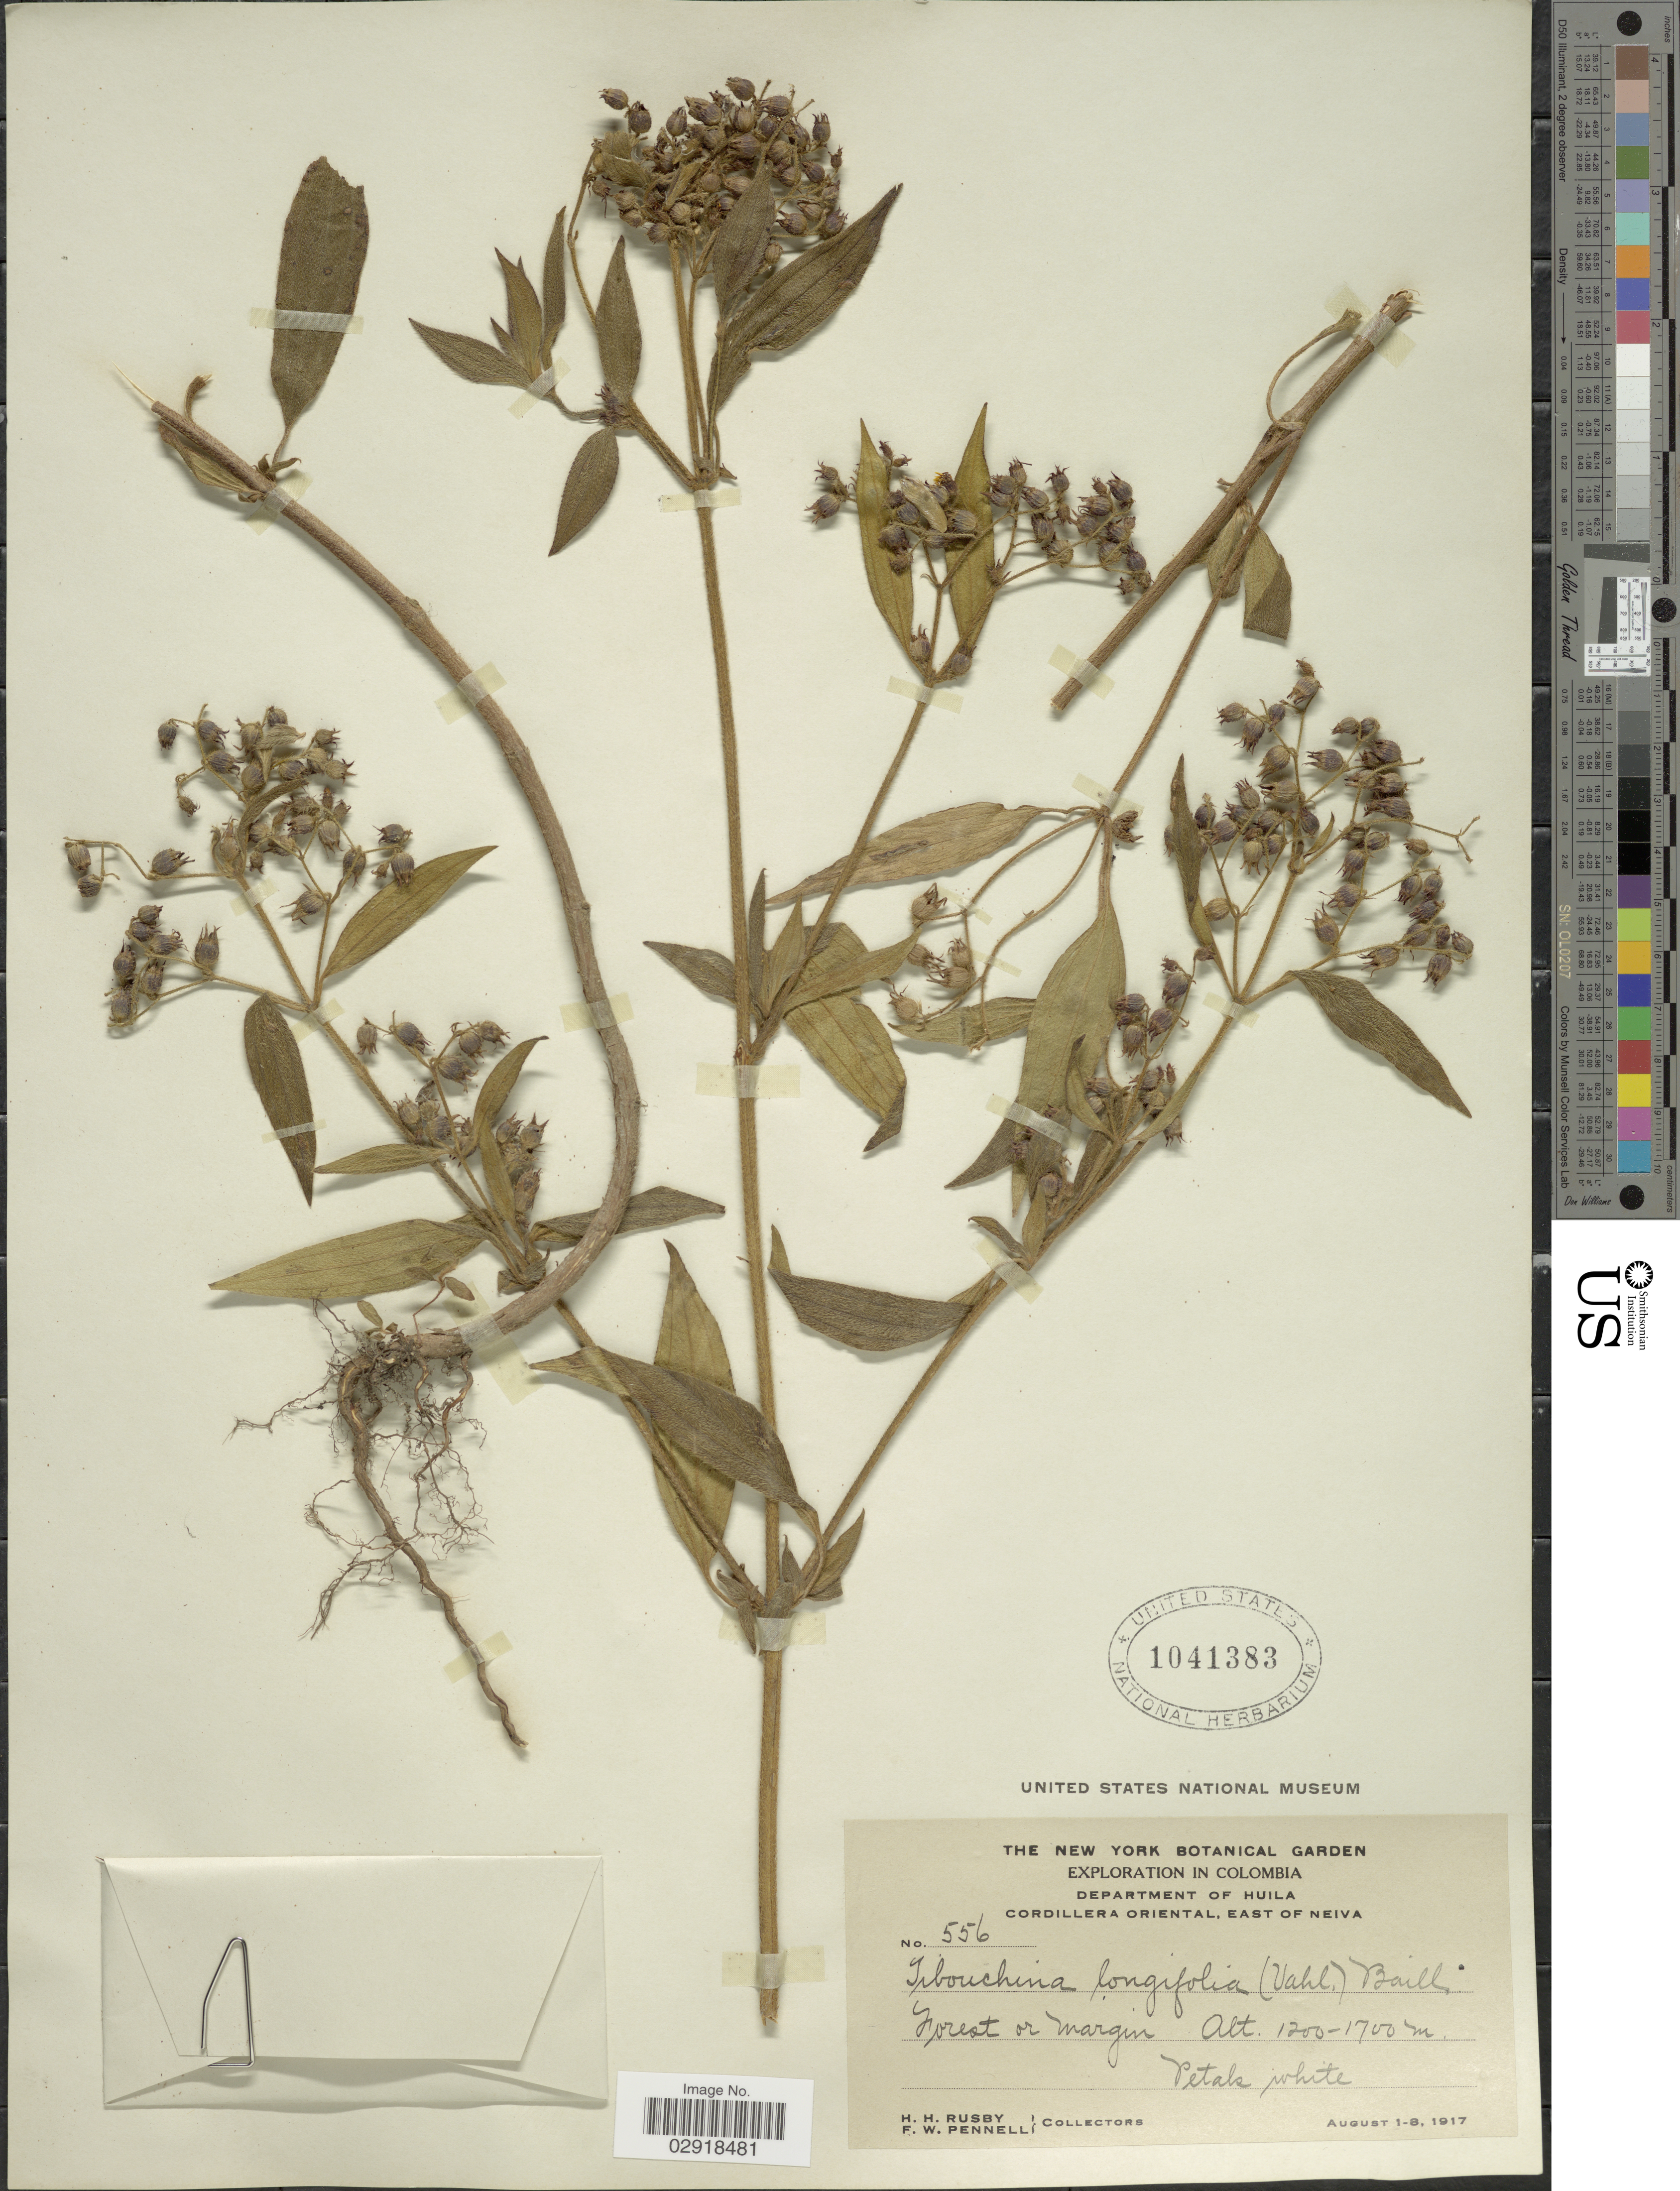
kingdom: Plantae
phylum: Tracheophyta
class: Magnoliopsida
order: Myrtales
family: Melastomataceae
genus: Chaetogastra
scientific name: Chaetogastra longifolia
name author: (Vahl) DC.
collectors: H. H. Rusby & F. W. Pennell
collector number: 556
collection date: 1917-08-01/1917-08-08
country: Colombia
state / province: Huila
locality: Department of Huila, Cordillera Oriental, East of Neiva.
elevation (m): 1200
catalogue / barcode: US 1041383